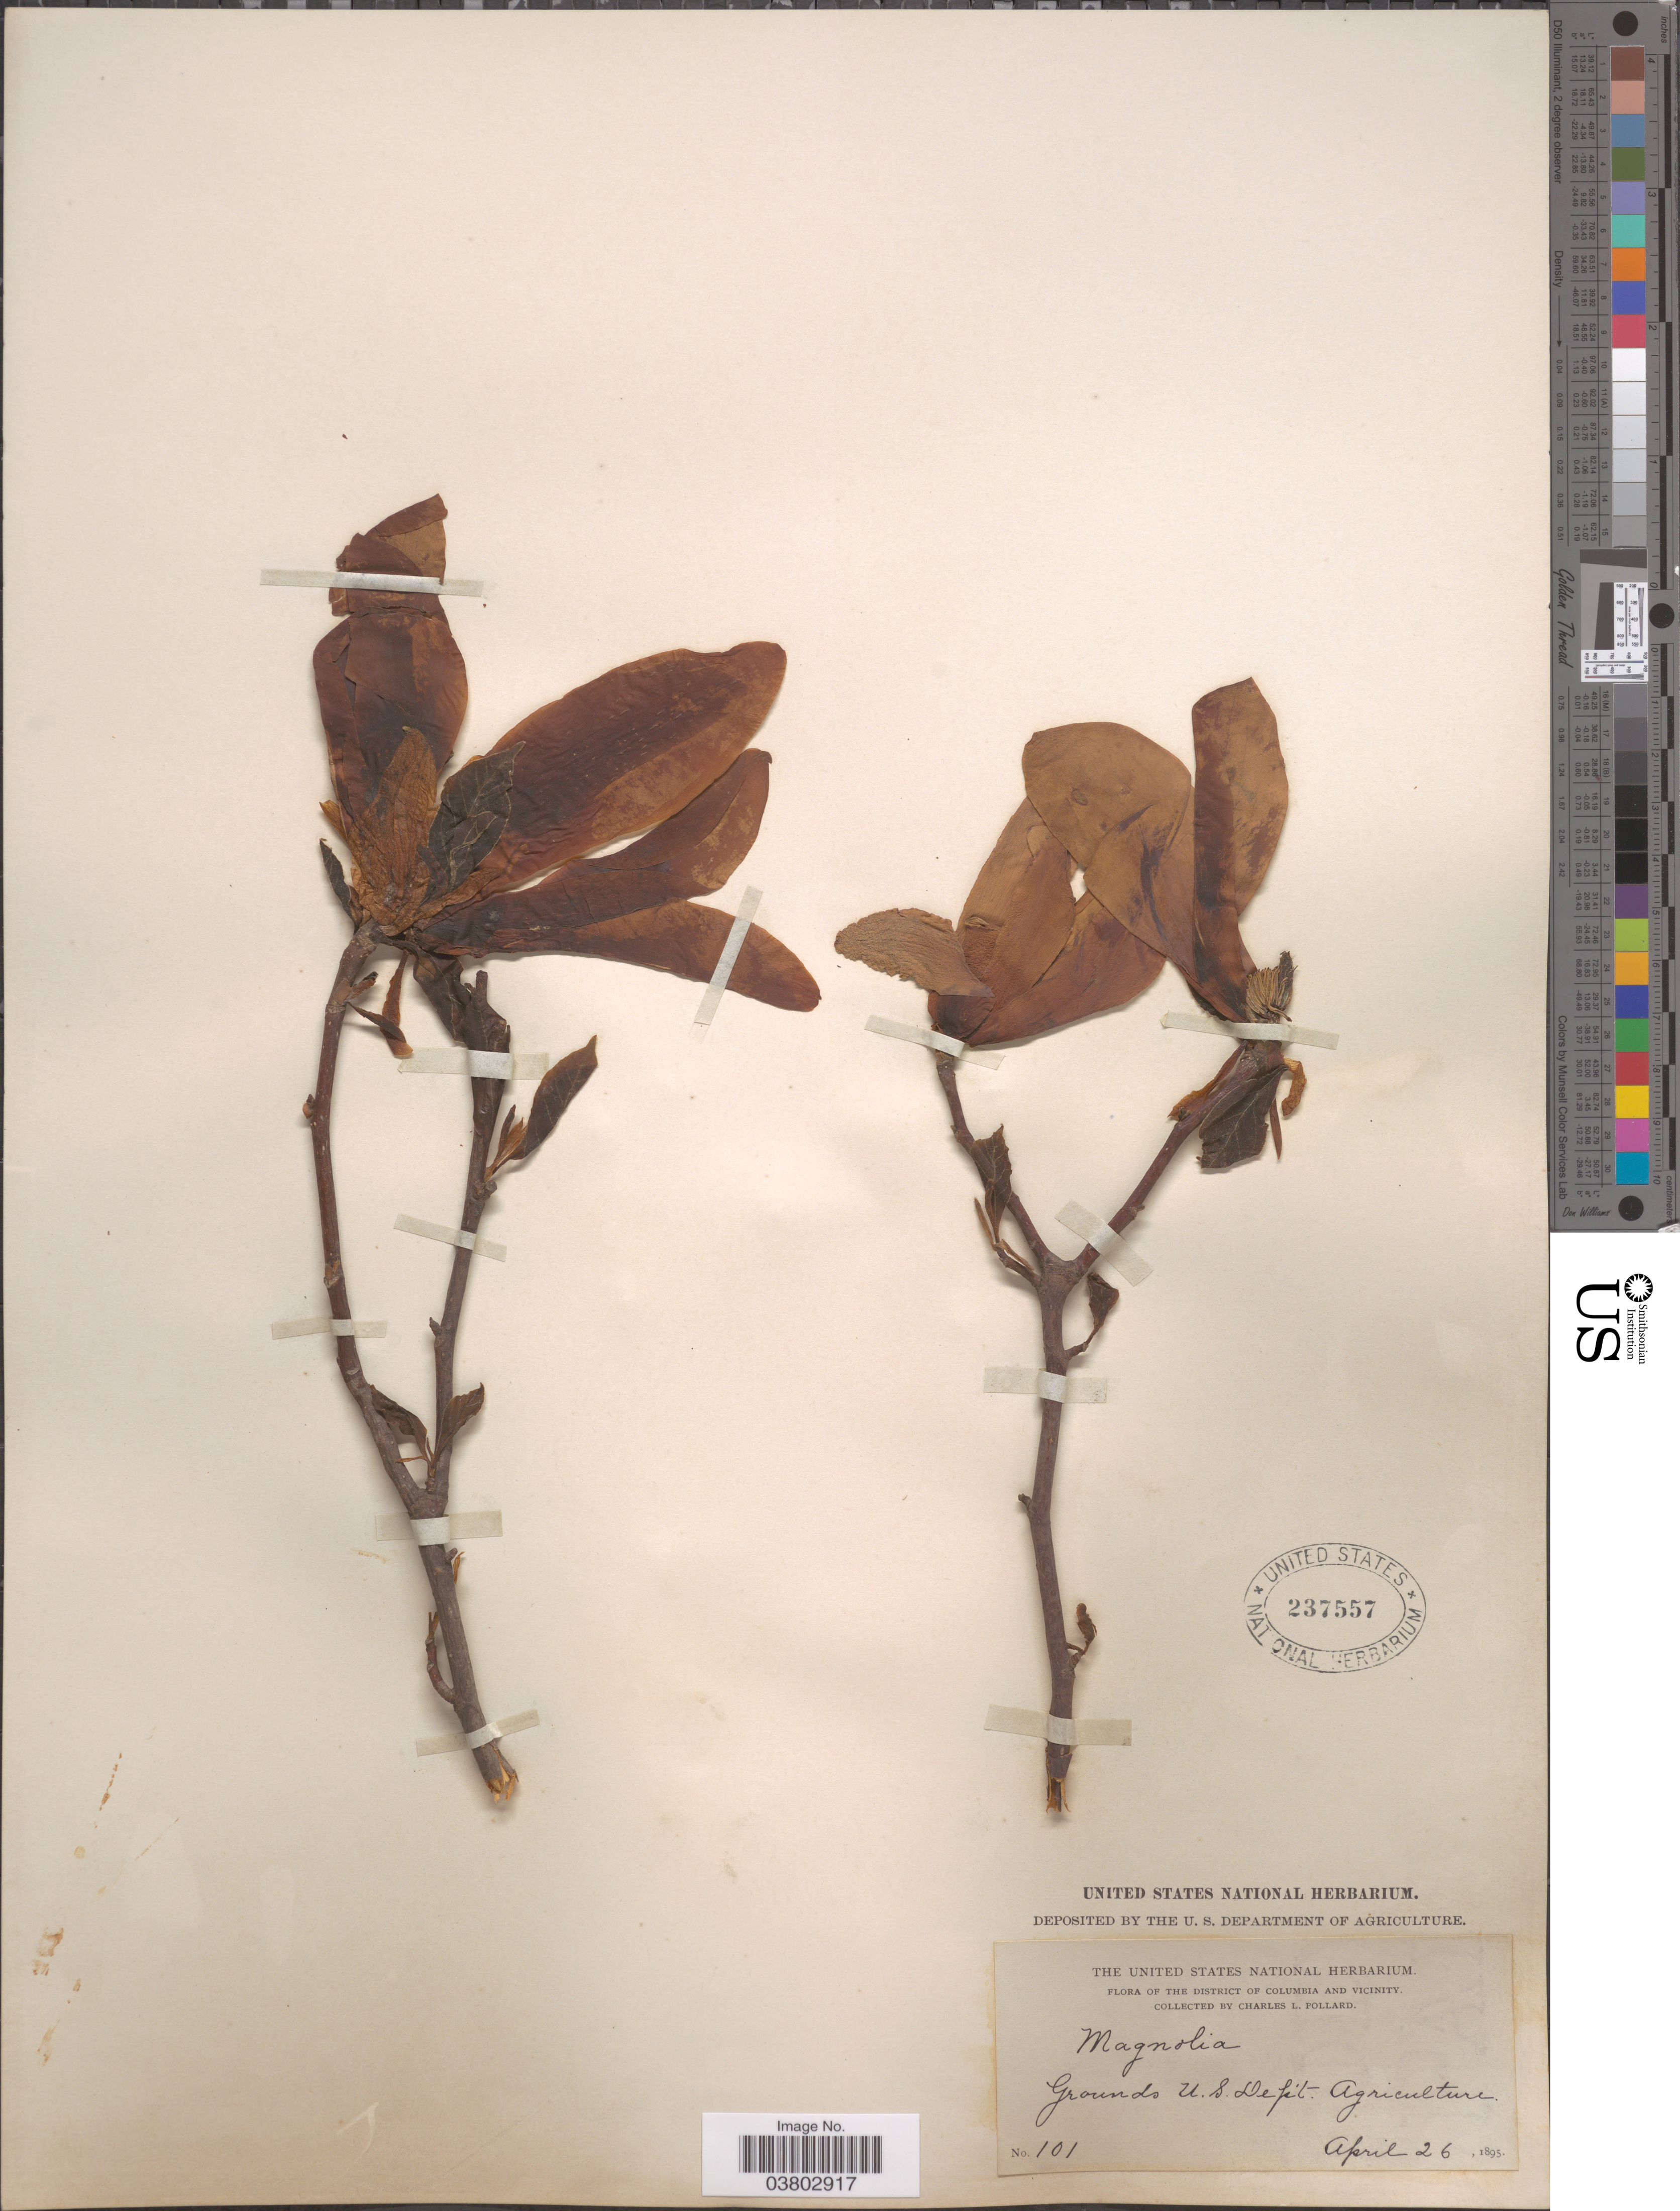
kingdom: Plantae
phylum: Tracheophyta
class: Magnoliopsida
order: Magnoliales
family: Magnoliaceae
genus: Magnolia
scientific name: Magnolia sp.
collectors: C. L. Pollard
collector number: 101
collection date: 1895-04-26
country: United States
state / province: District of Columbia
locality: District of Columbia and vicinity. Grounds U.S. Dept. Agriculture.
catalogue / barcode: US 237557